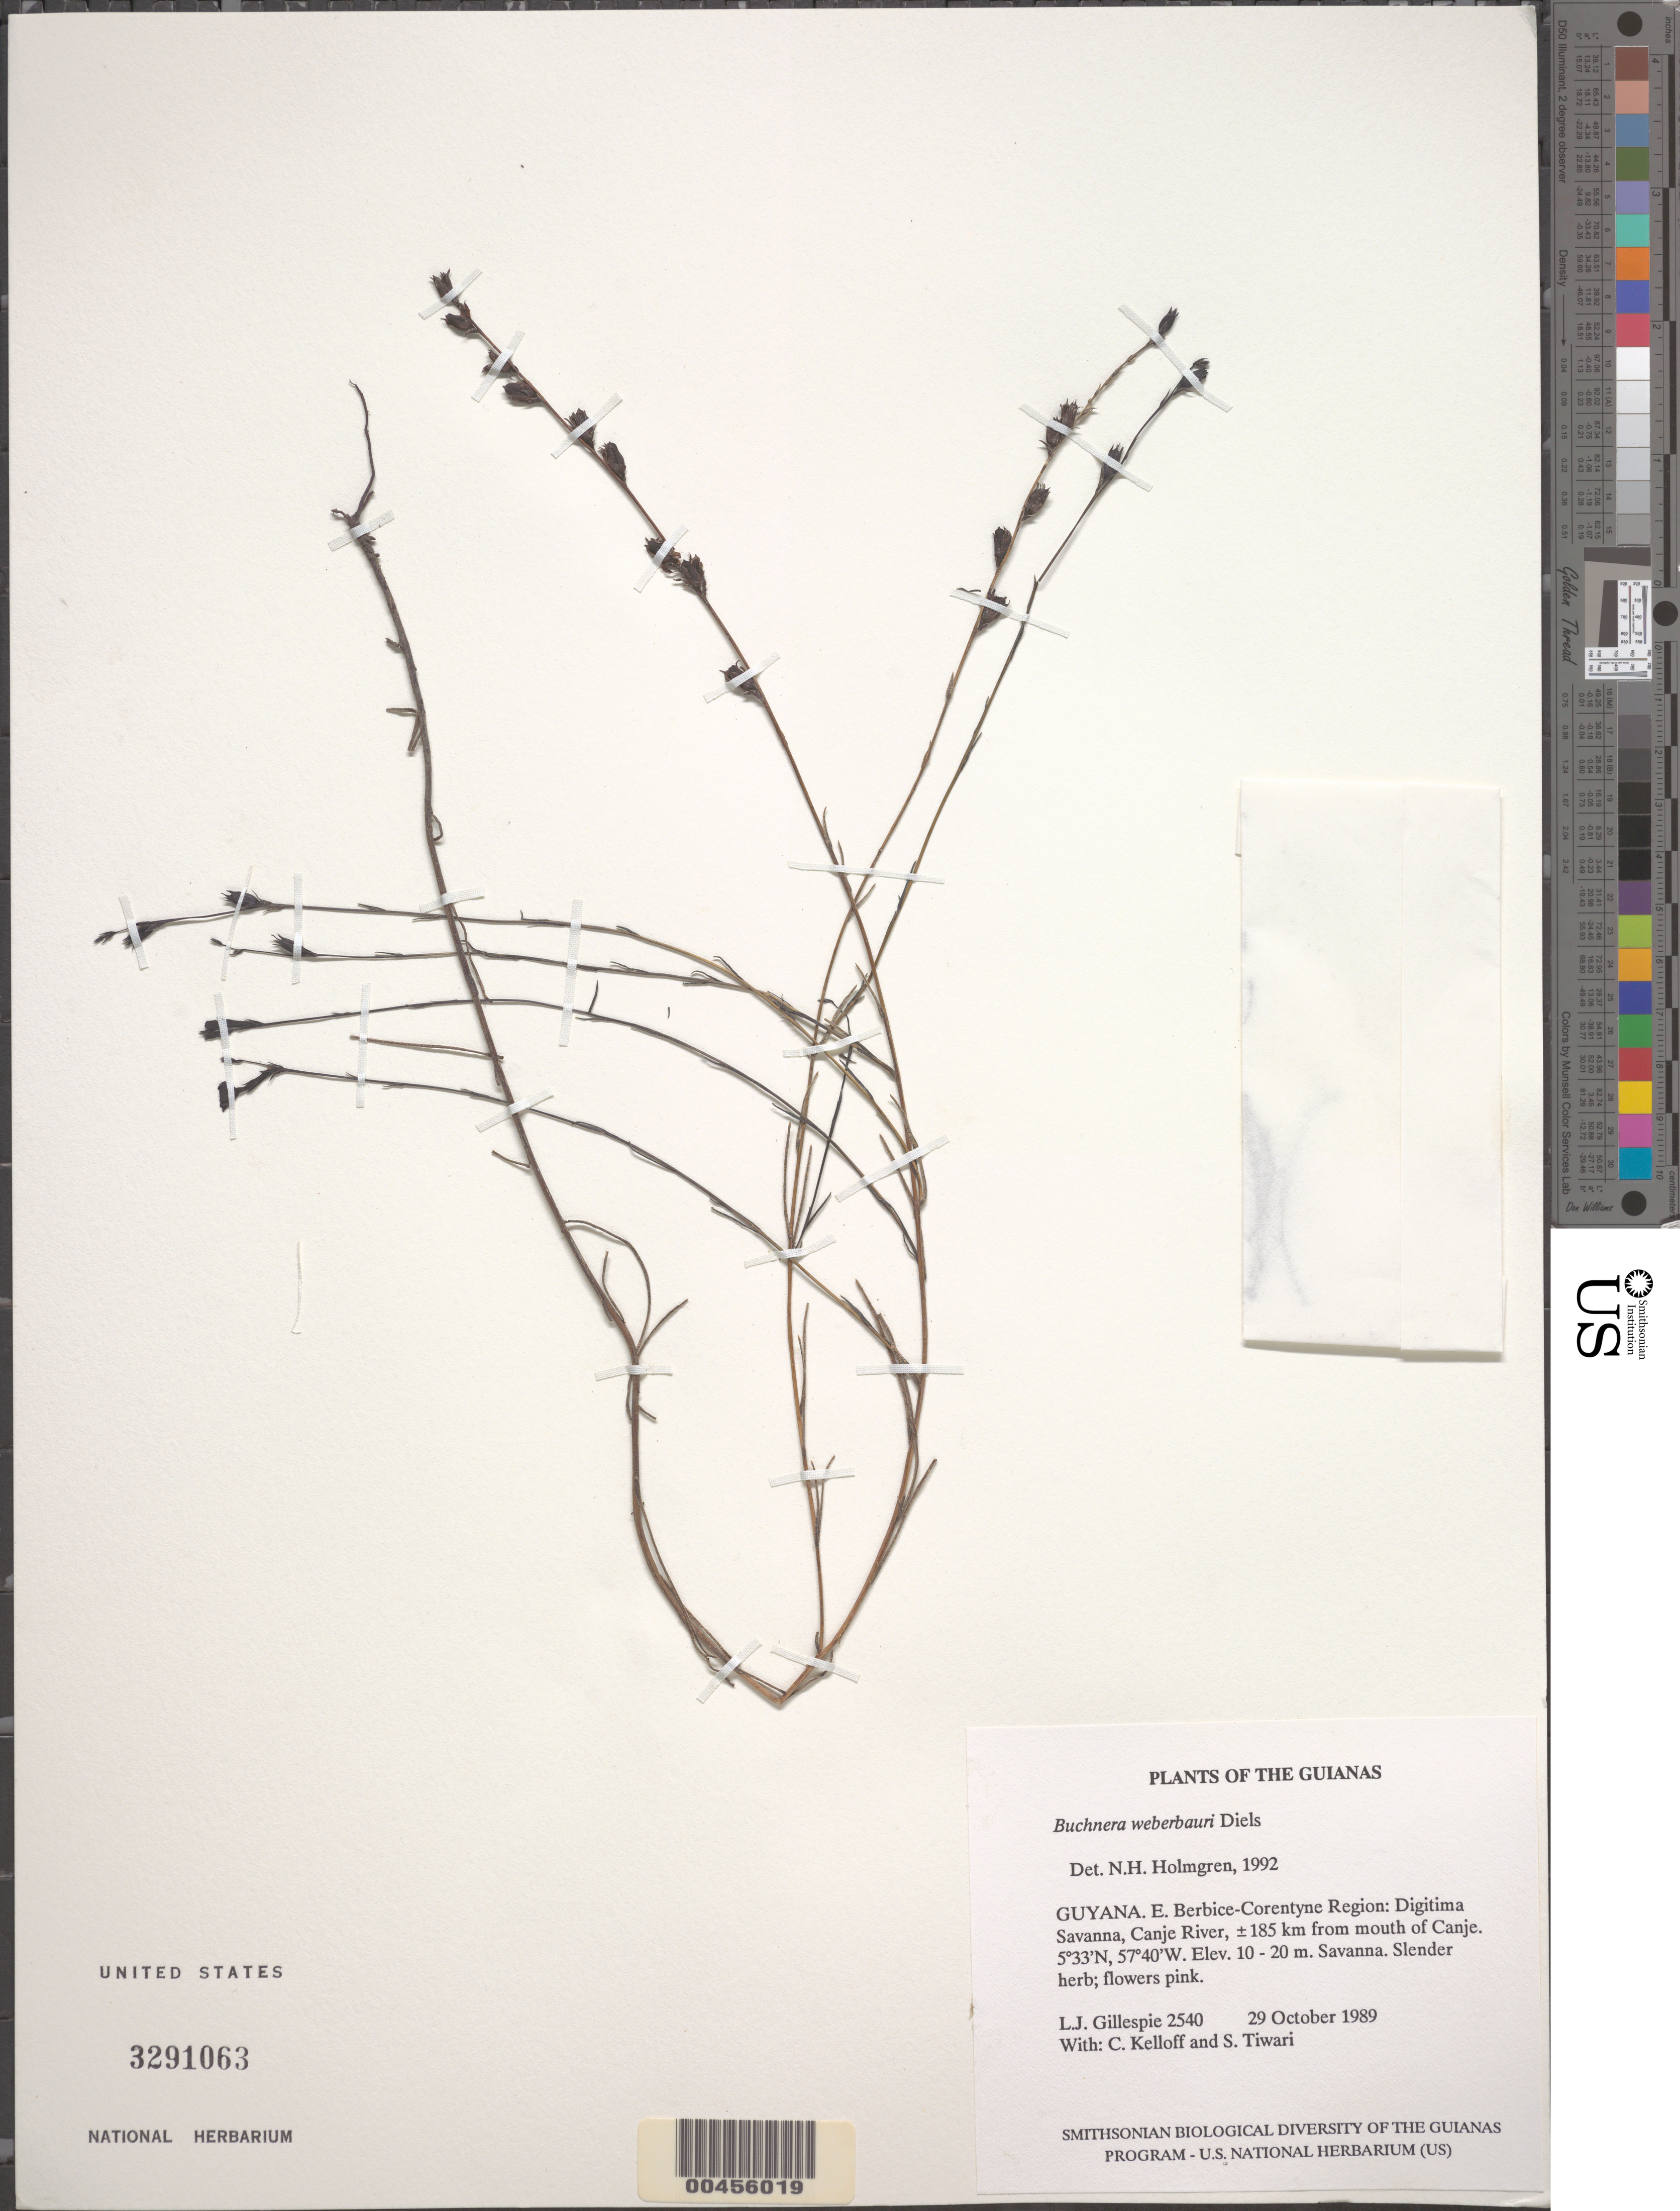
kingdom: Plantae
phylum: Tracheophyta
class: Magnoliopsida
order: Lamiales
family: Orobanchaceae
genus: Buchnera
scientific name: Buchnera weberbaueri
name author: Diels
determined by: Holmgren, N. H., (NY), New York Botanical Garden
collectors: L. J. Gillespie, C. L. Kelloff & S. Tiwari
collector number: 2540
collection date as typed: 30 October 1989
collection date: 1989-10-30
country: Guyana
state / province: E. Berbice-Corentyne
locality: Digitima Savanna, Canje River, ±185 km from mouth of Canje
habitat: Savanna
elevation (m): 10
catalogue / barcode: US 3291063